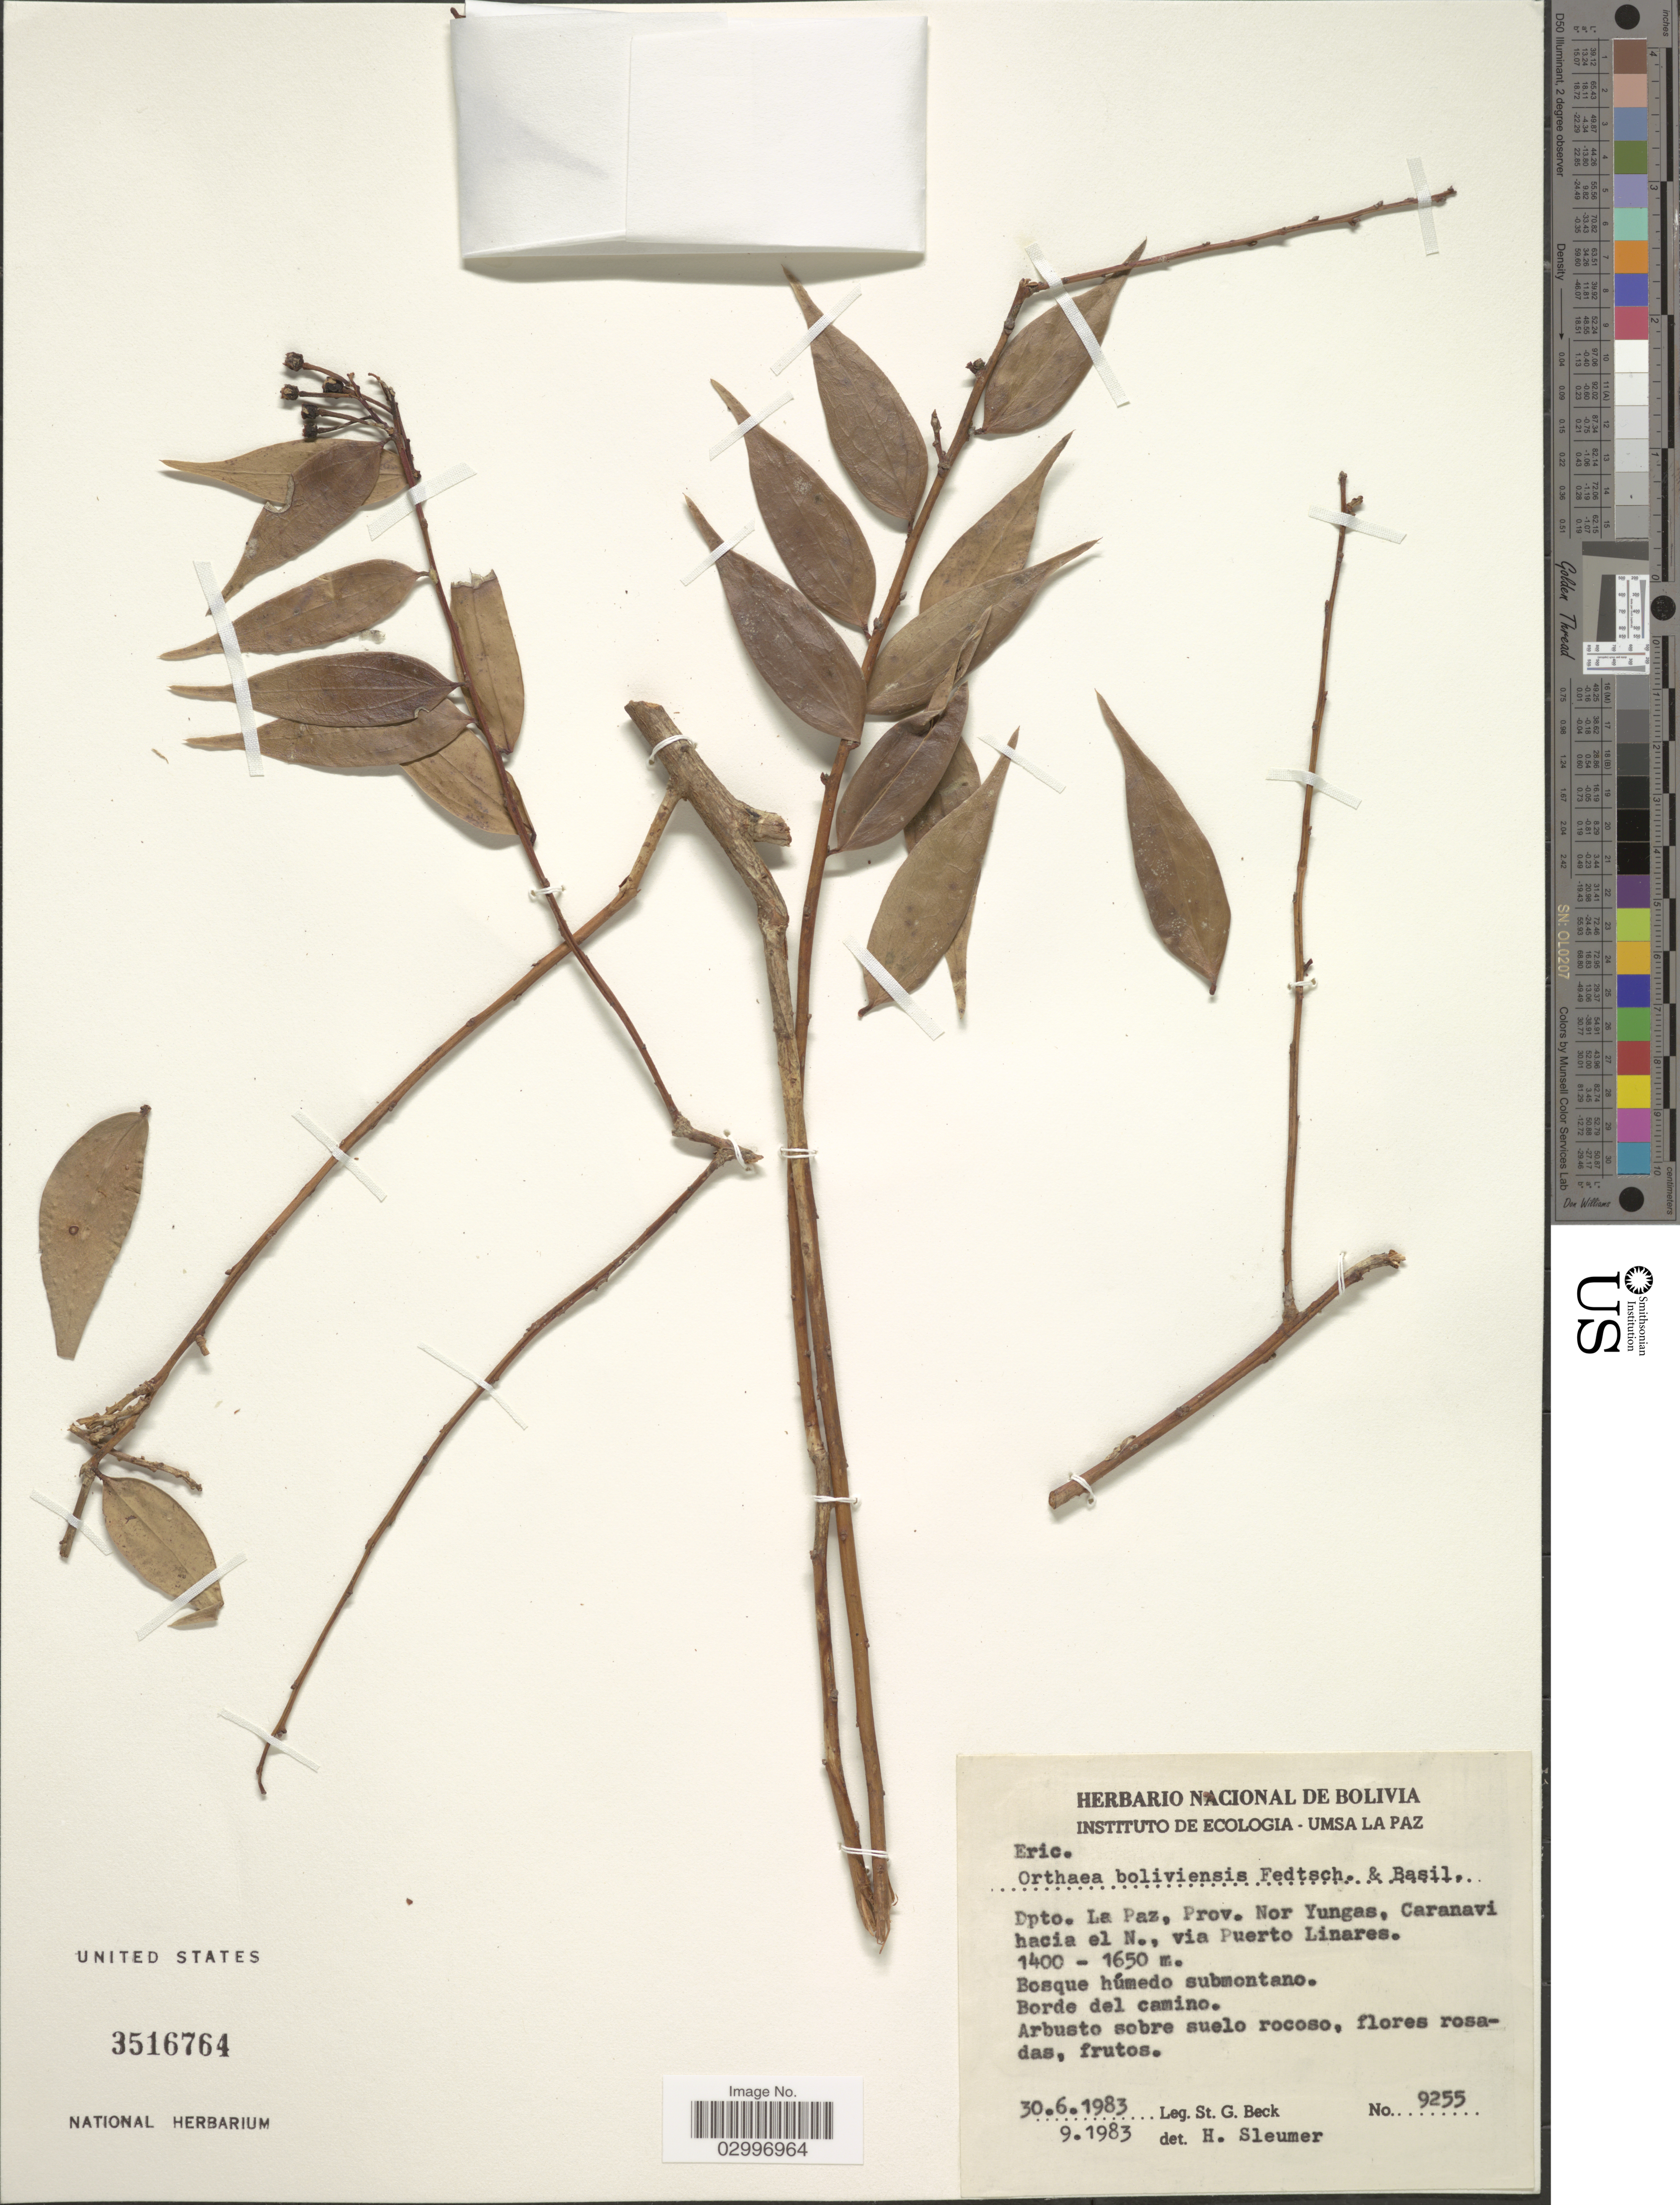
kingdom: Plantae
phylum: Tracheophyta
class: Magnoliopsida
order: Ericales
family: Ericaceae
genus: Orthaea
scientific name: Orthaea boliviensis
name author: B. Fedtsch. & Basilevskaja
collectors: S. G. Beck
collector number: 9255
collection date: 1983-06-30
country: Bolivia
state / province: La Paz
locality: Dpto. La Paz, Prov. Nor Yungas, Caranavi hacia el N., via Puerto Linares.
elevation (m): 1400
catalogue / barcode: US 3516764